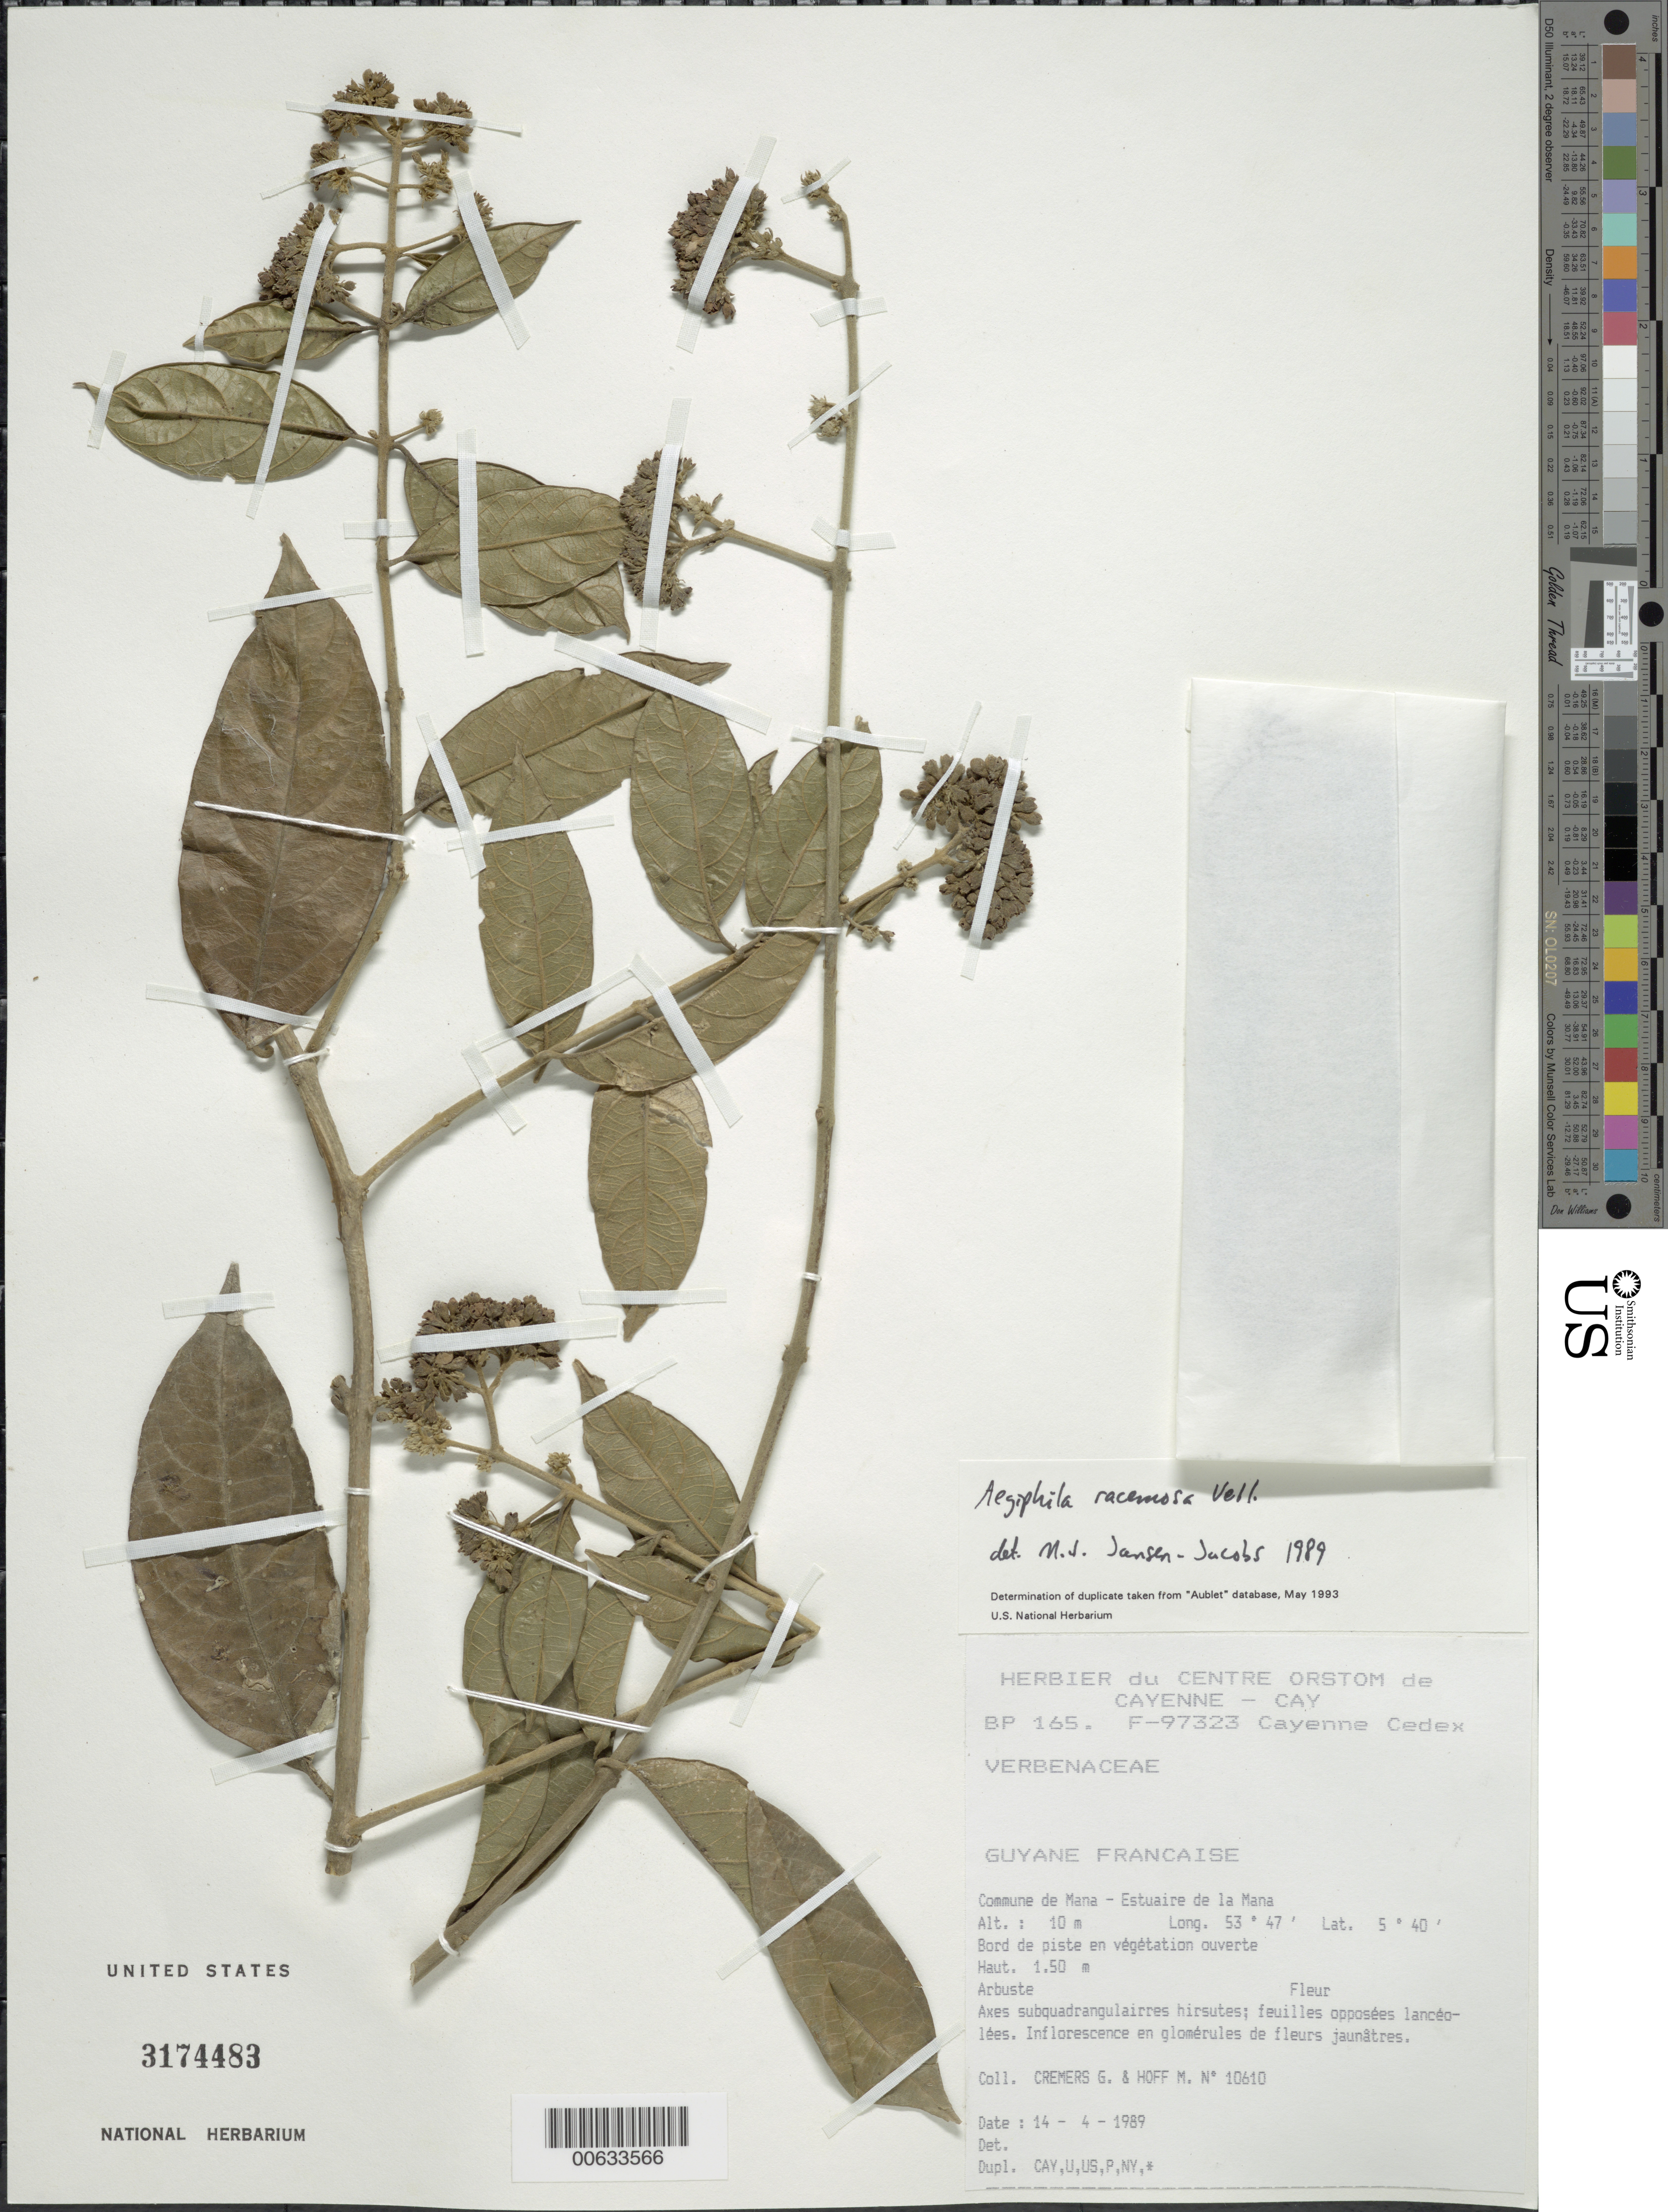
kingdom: Plantae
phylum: Tracheophyta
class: Magnoliopsida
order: Lamiales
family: Lamiaceae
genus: Aegiphila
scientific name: Aegiphila racemosa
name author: Vell.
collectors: G. Cremers & M. Hoff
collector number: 10610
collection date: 1989-04-14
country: French Guiana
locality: Guyane Francaise, Commune de Mana, Estuaire de la Mana.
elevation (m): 10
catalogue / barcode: US 3174483